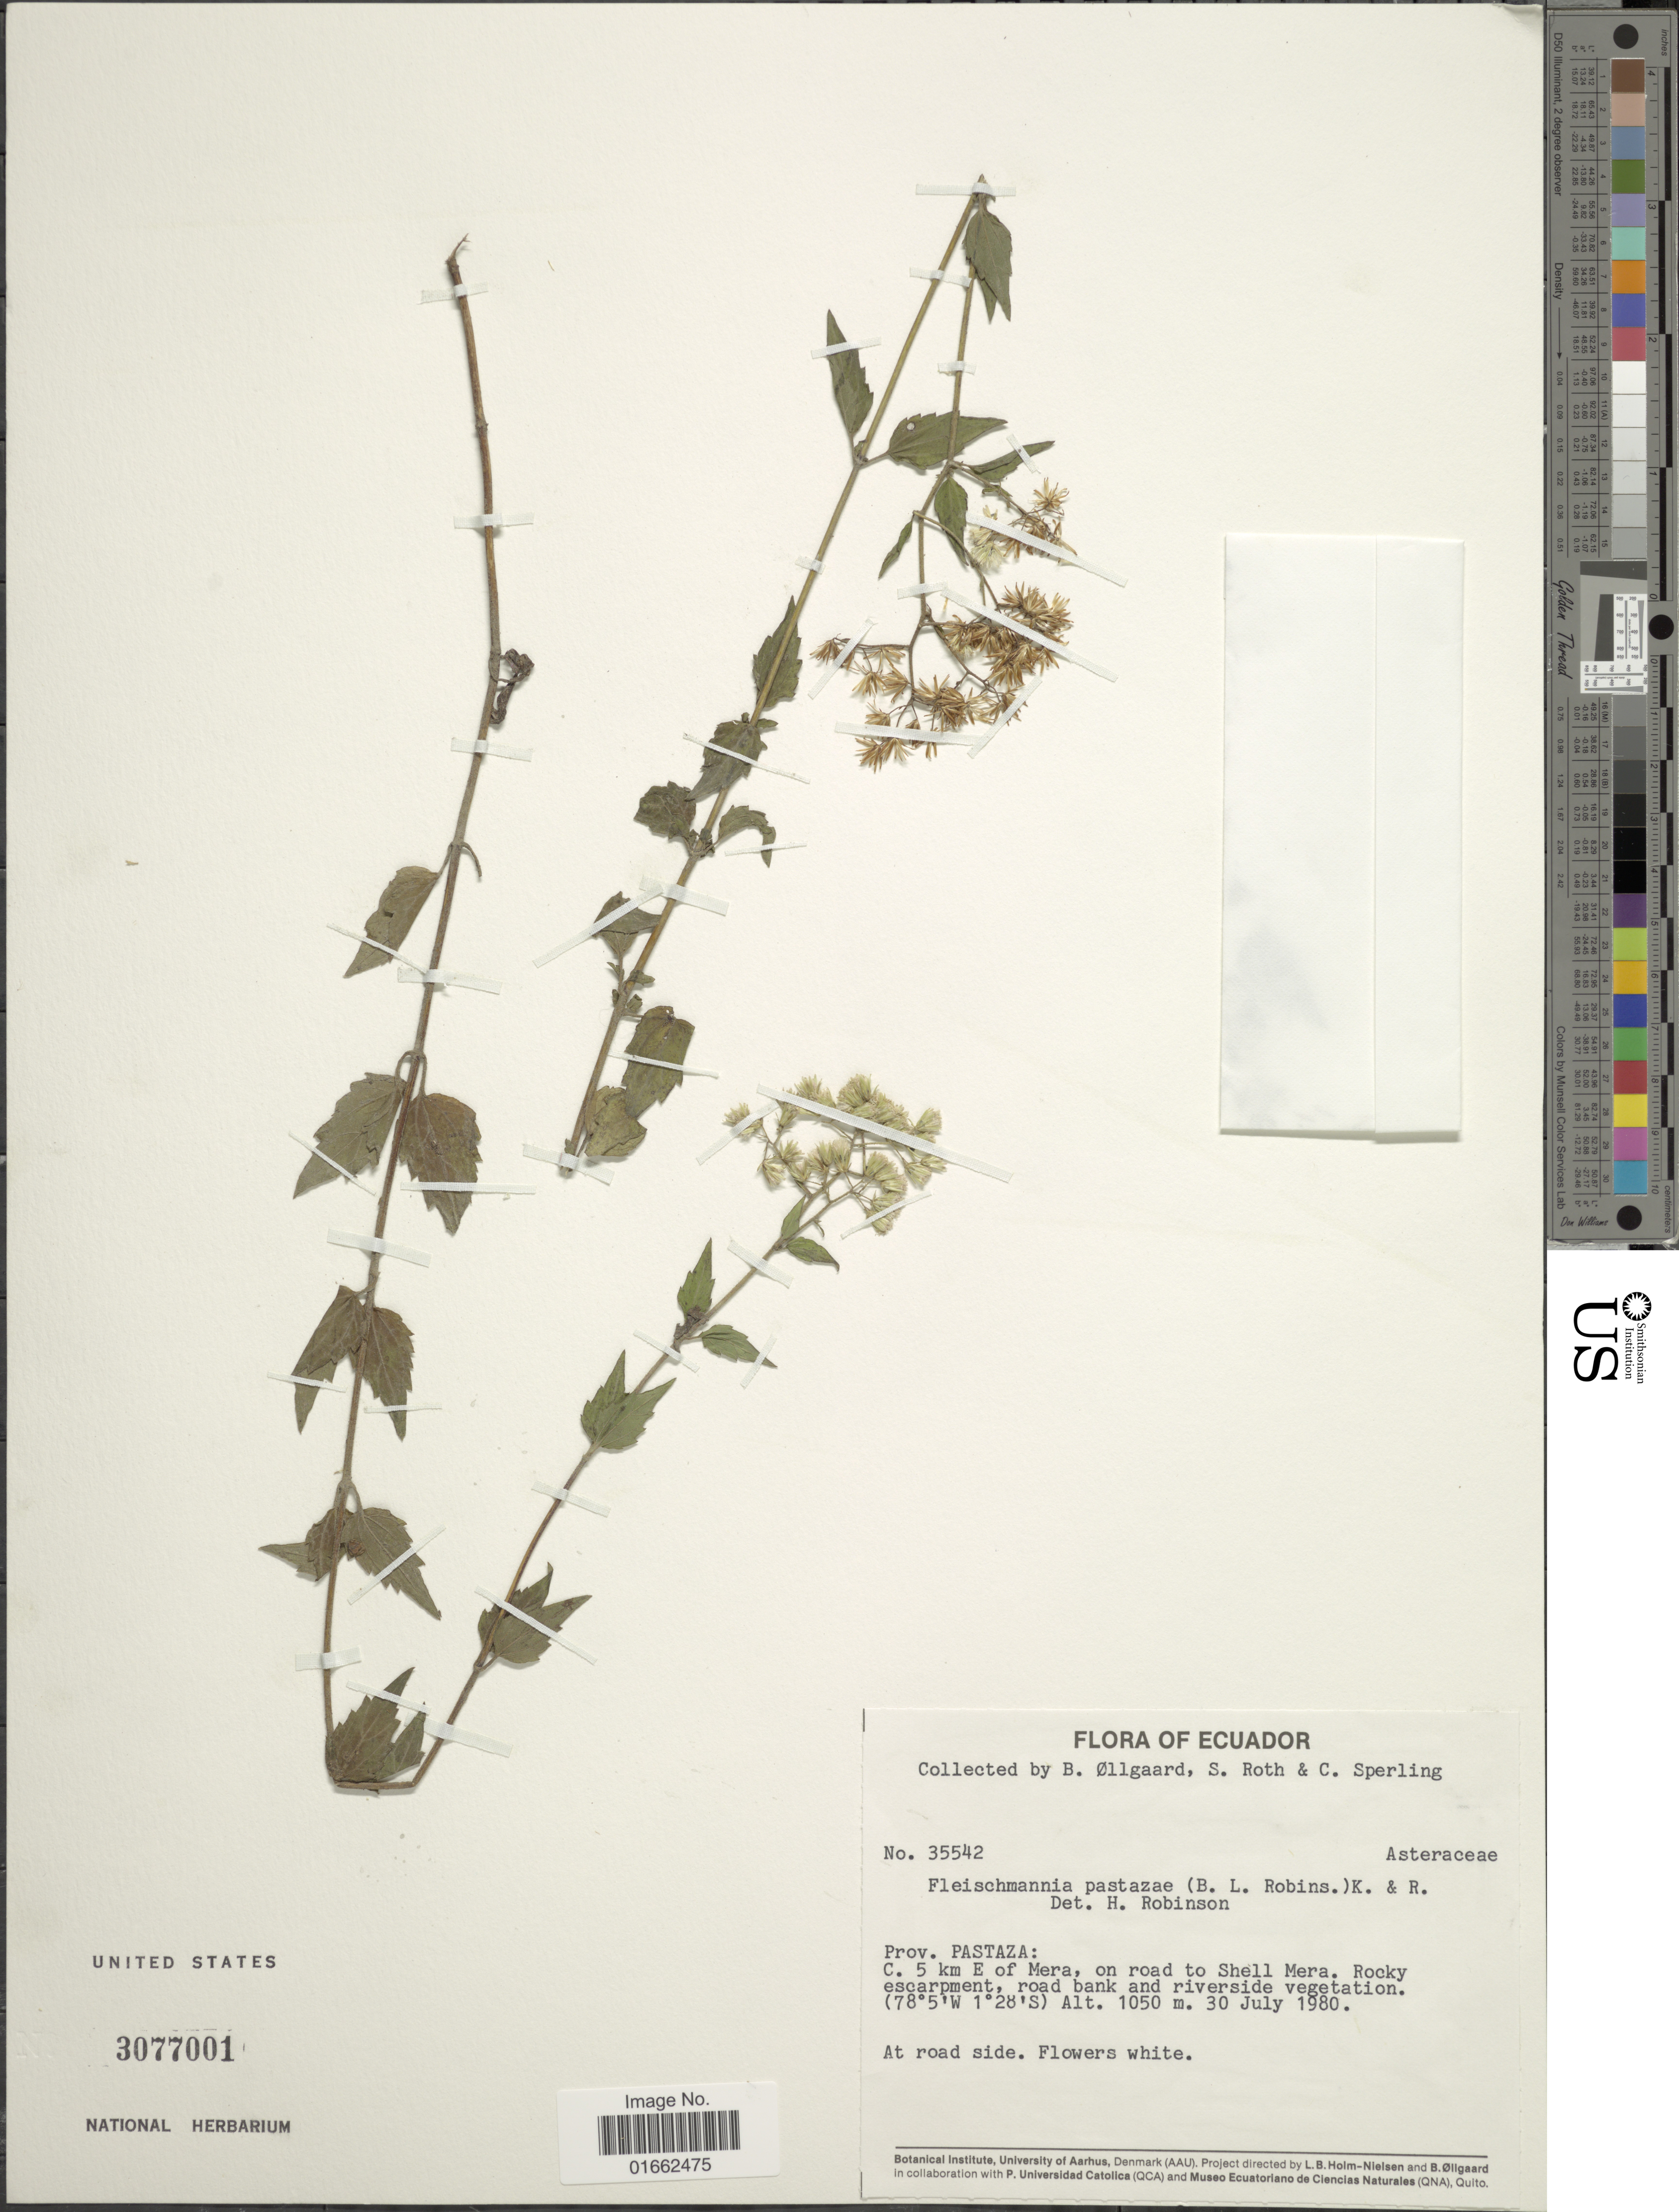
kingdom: Plantae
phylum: Tracheophyta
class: Magnoliopsida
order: Asterales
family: Asteraceae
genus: Fleischmannia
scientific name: Fleischmannia pastazae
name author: (B.L. Rob.) R.M. King & H. Rob.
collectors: B. Øllgaard, S. Roth & C. Sperling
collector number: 35542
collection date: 1980-07-30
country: Ecuador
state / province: Pastaza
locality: Prov. Pastaza: C. 5 km E of Mera, on road to Shell Mera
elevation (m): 1050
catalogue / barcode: US 3077001